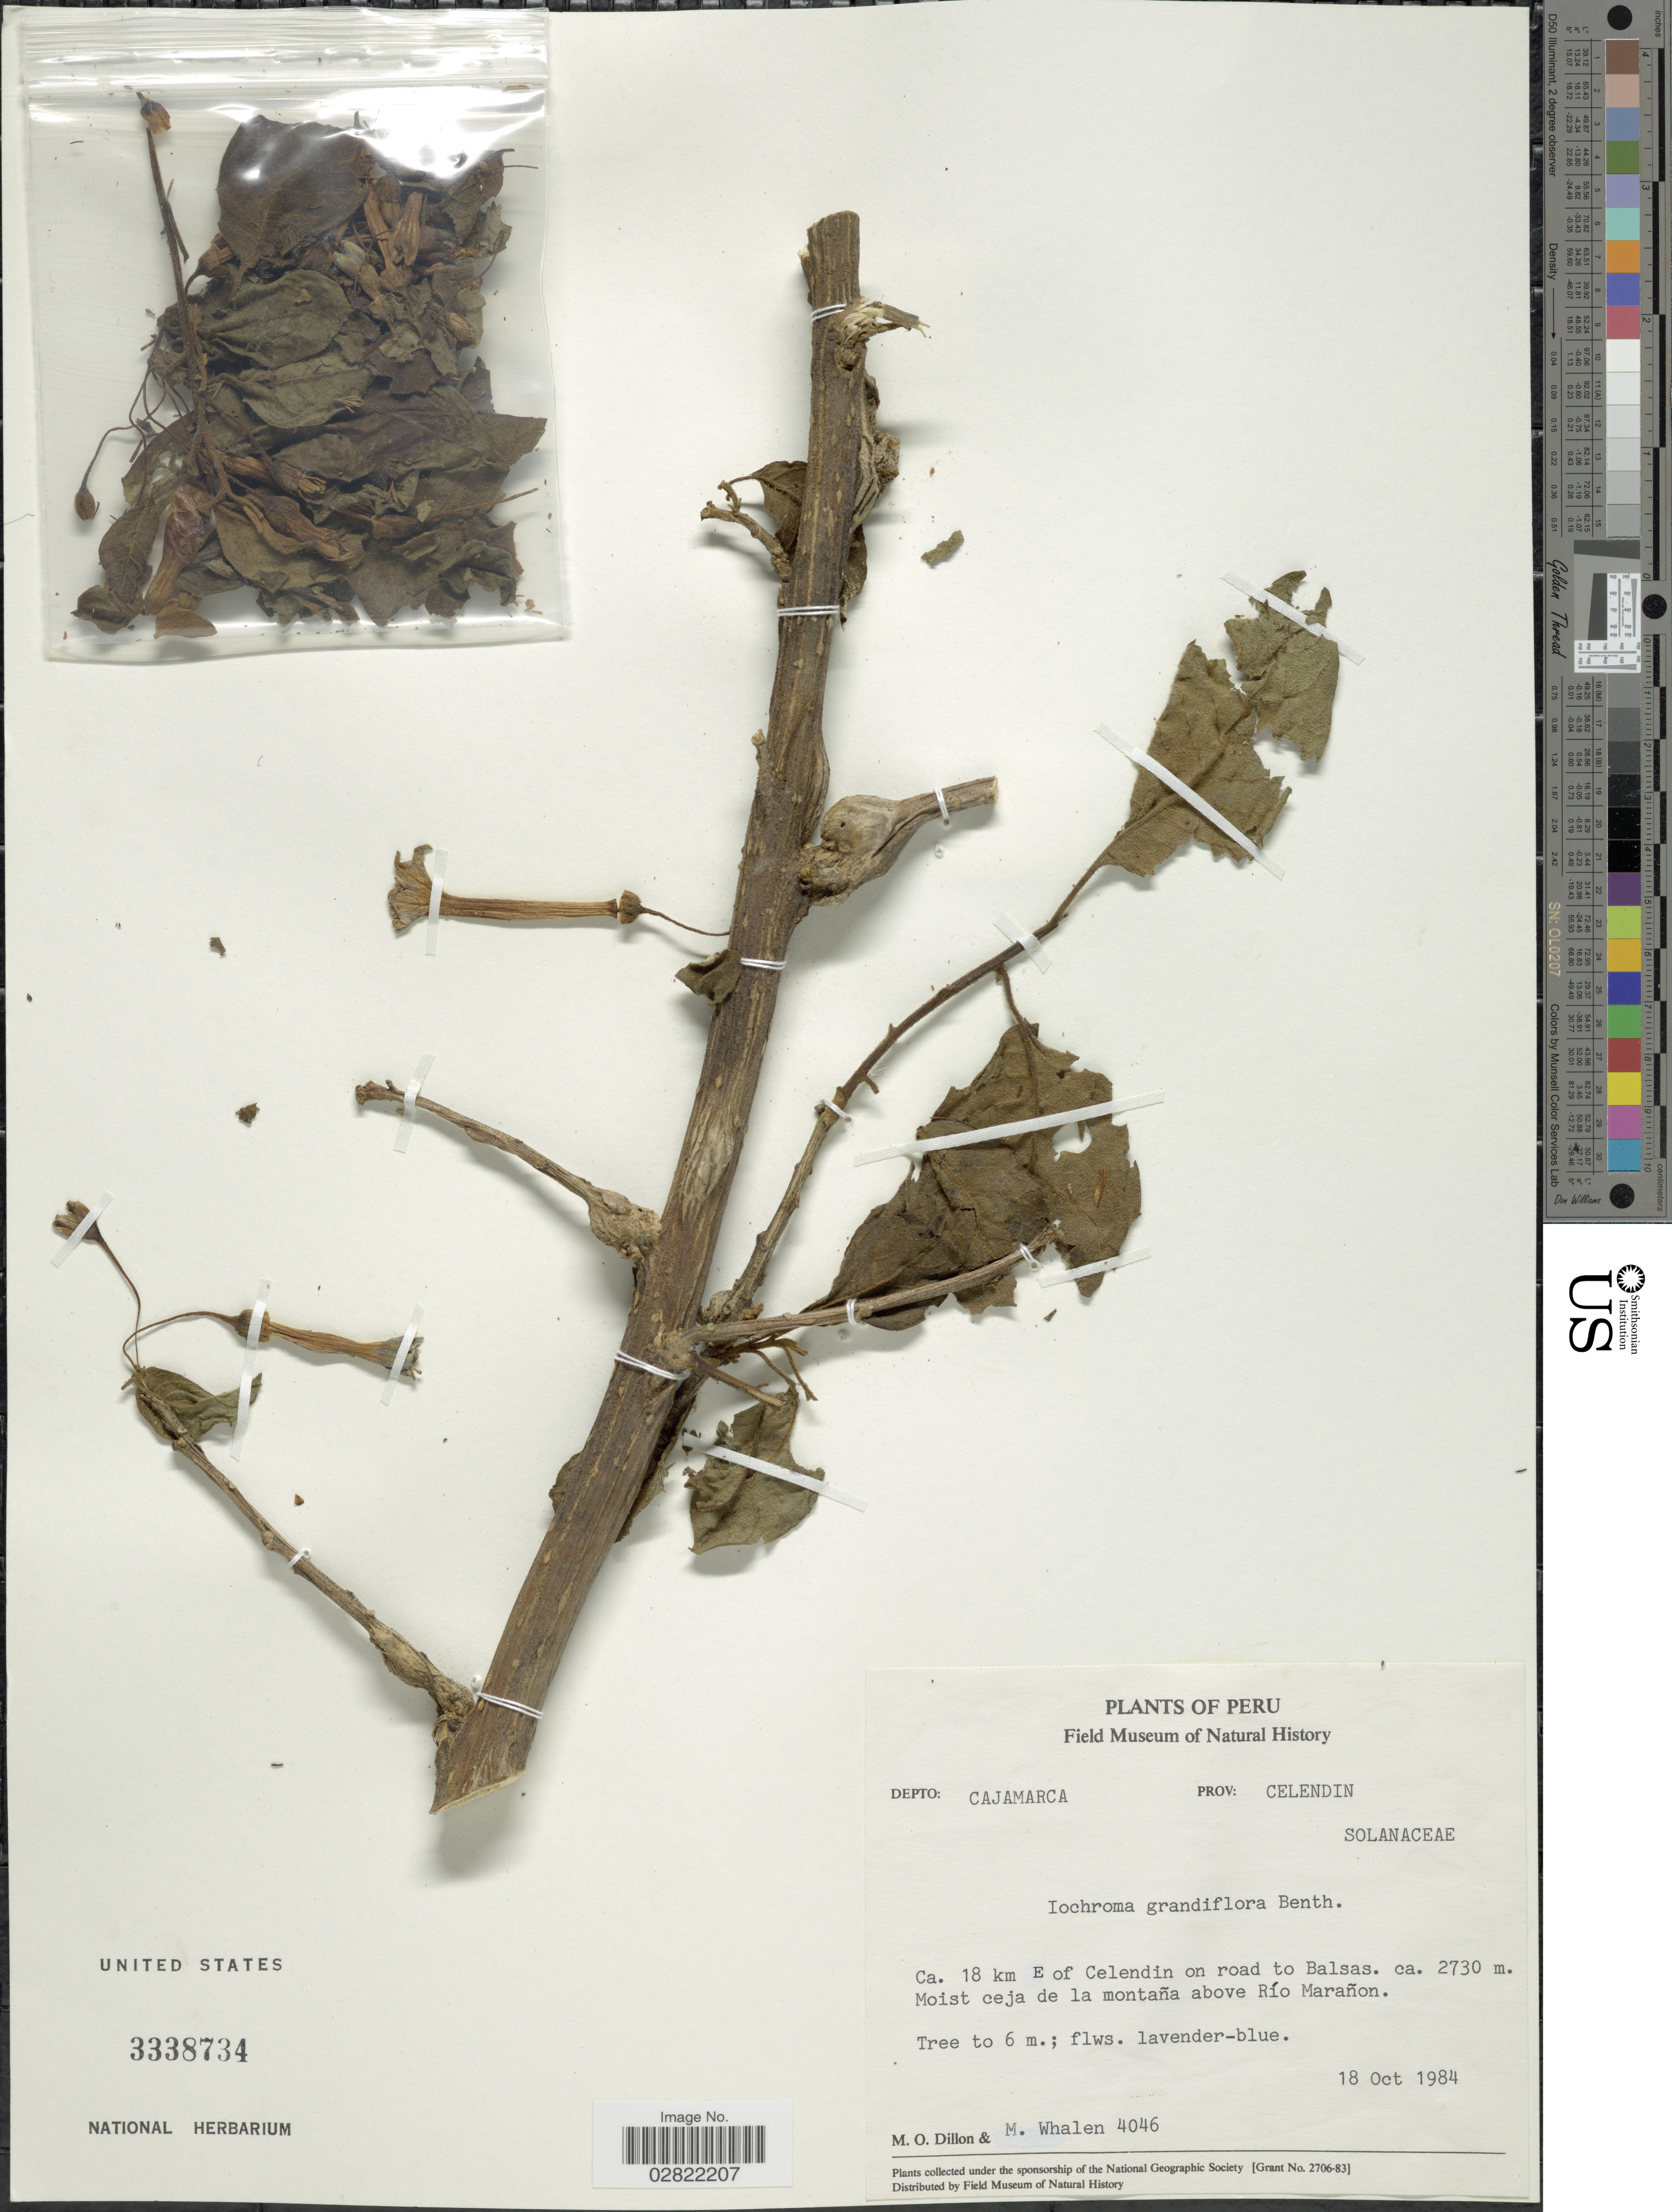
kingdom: Plantae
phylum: Tracheophyta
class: Magnoliopsida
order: Solanales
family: Solanaceae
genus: Iochroma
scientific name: Iochroma grandiflorum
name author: Benth.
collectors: M. O. Dillon & M. Whalen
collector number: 4046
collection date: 1984-10-18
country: Peru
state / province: Cajamarca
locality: Depto: Cajamarca, Prov: Celendin, Ca. 18 km E of Celendin on road to Balsas, Moist ceja de la montaña above Río Marañon.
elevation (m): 2730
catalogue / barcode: US 3338734